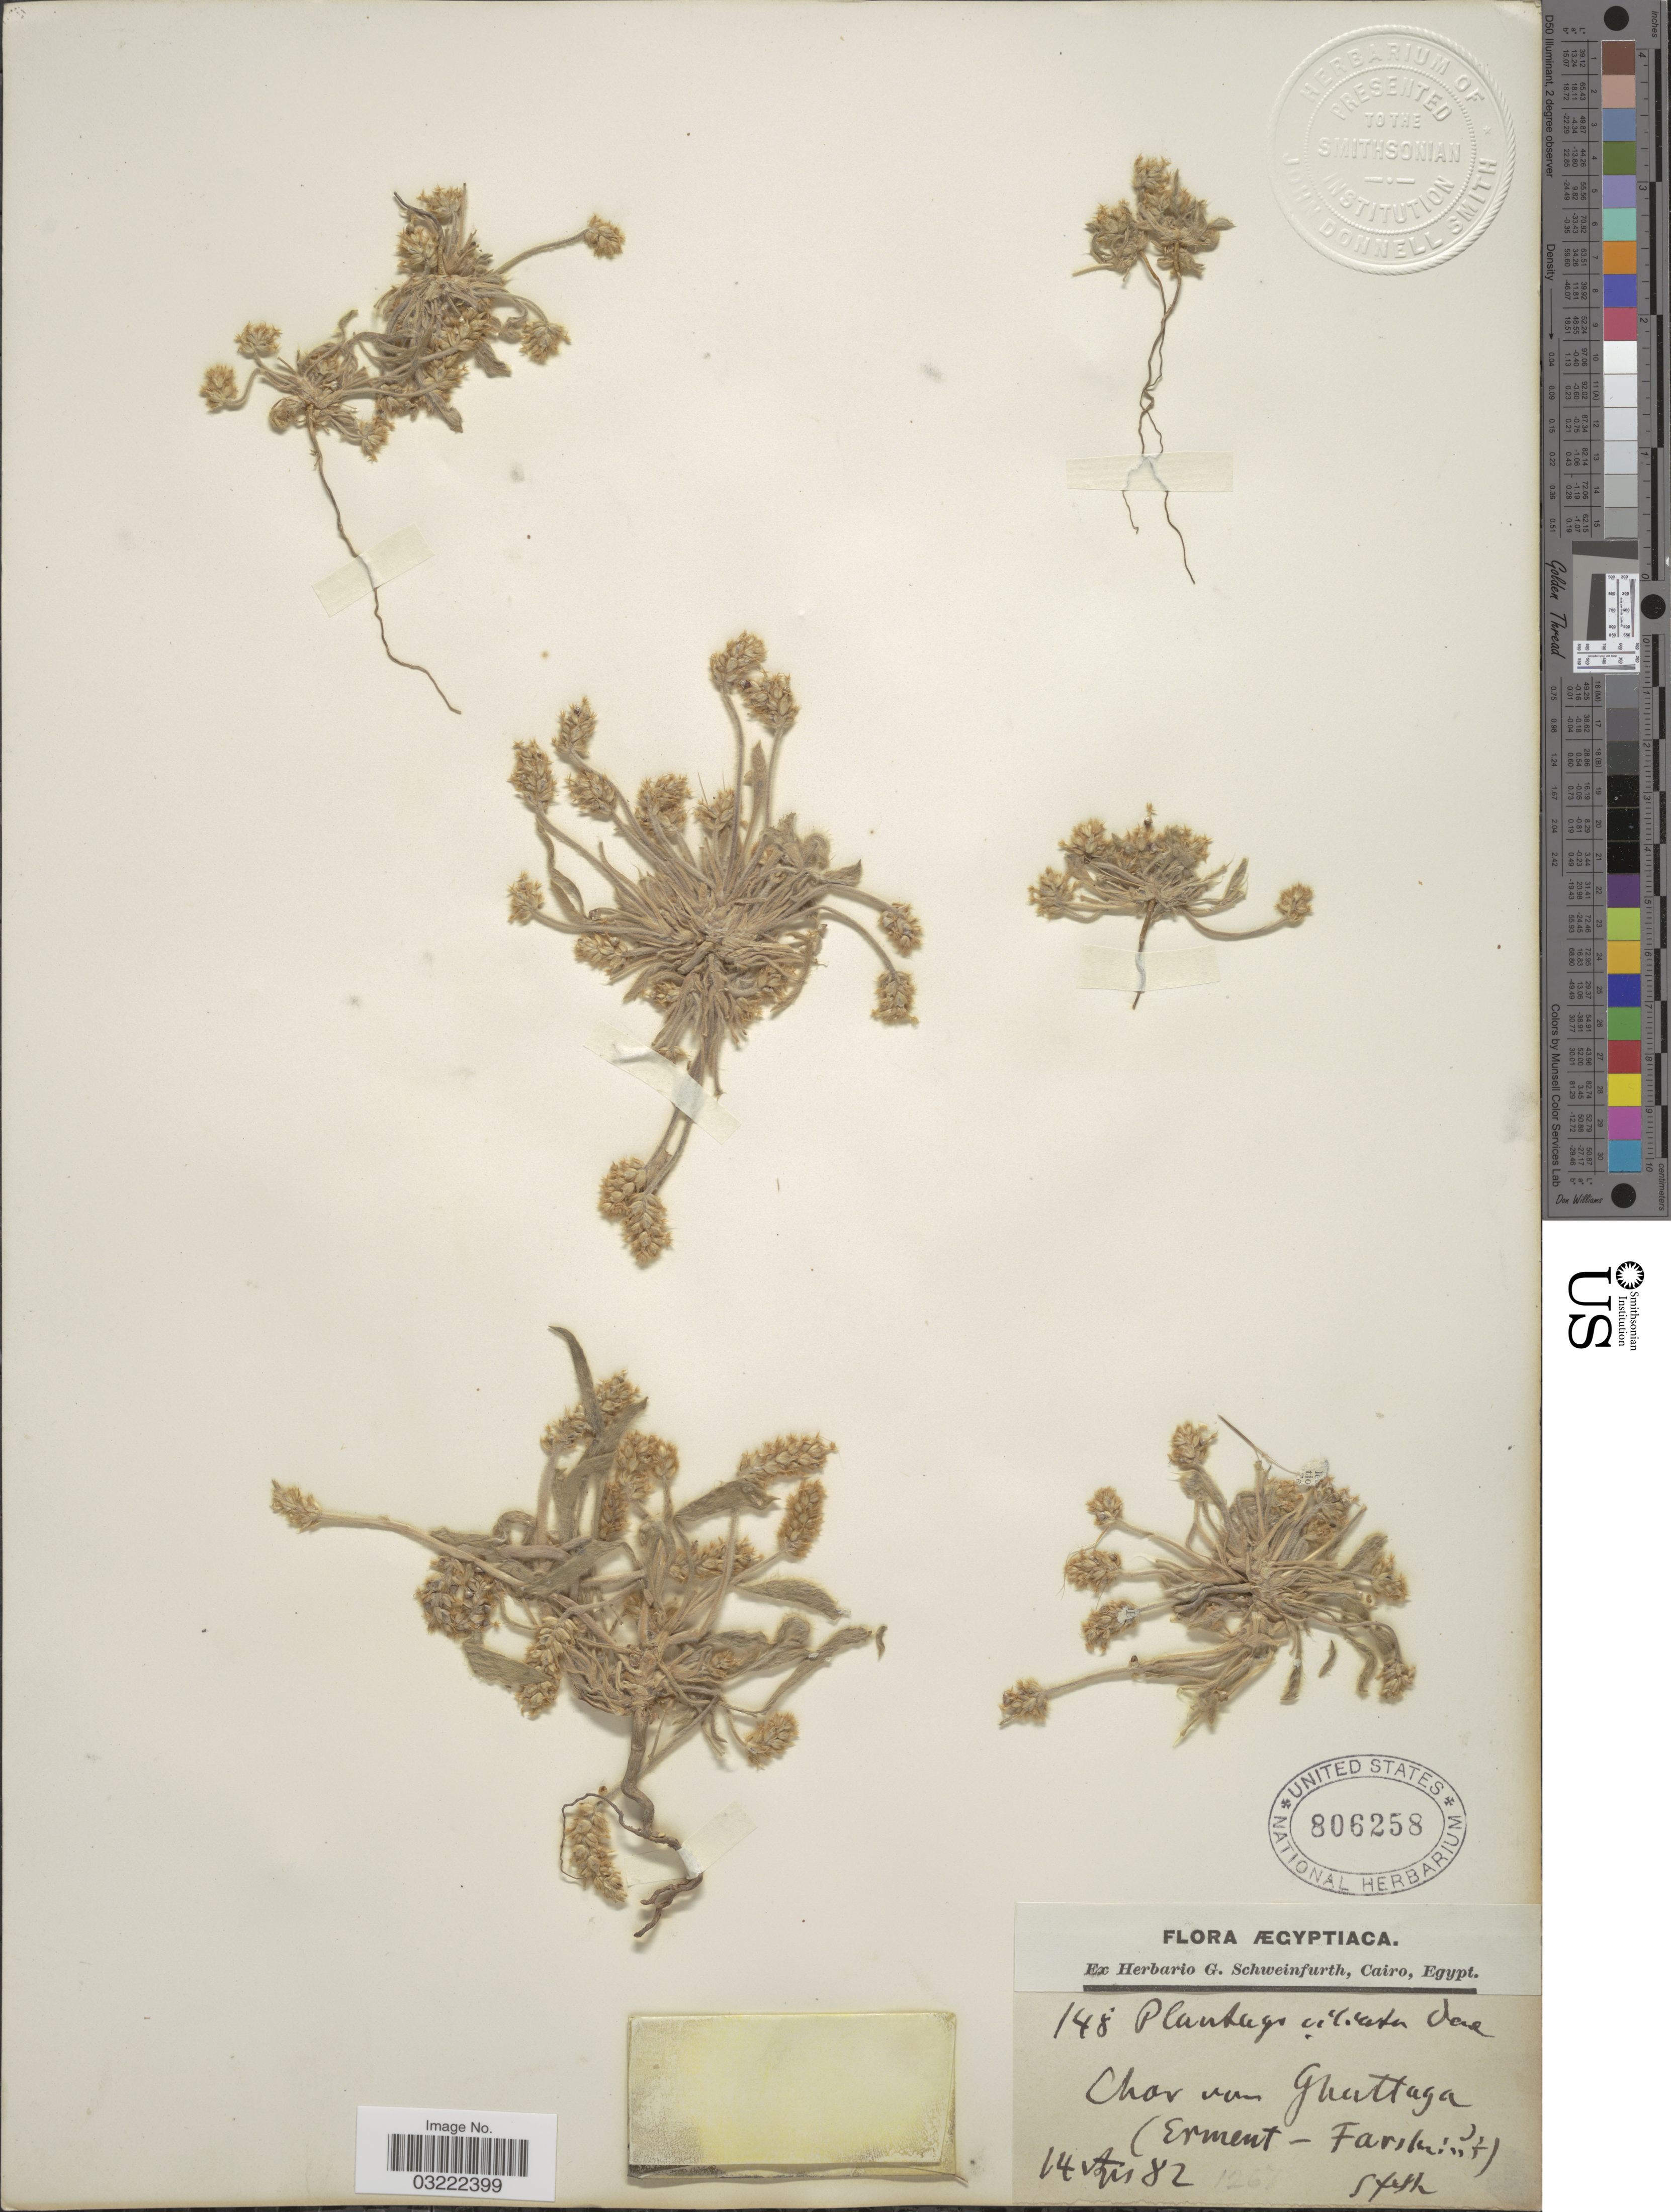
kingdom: Plantae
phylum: Tracheophyta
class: Magnoliopsida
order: Lamiales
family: Plantaginaceae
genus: Plantago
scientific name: Plantago ciliata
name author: Desf.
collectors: G. Schweinfurth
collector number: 148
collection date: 1882-04-14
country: Egypt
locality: Char [interpreted] von [interpreted] Ghattaga (Erment - Farikint [interpreted]).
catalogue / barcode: US 806258